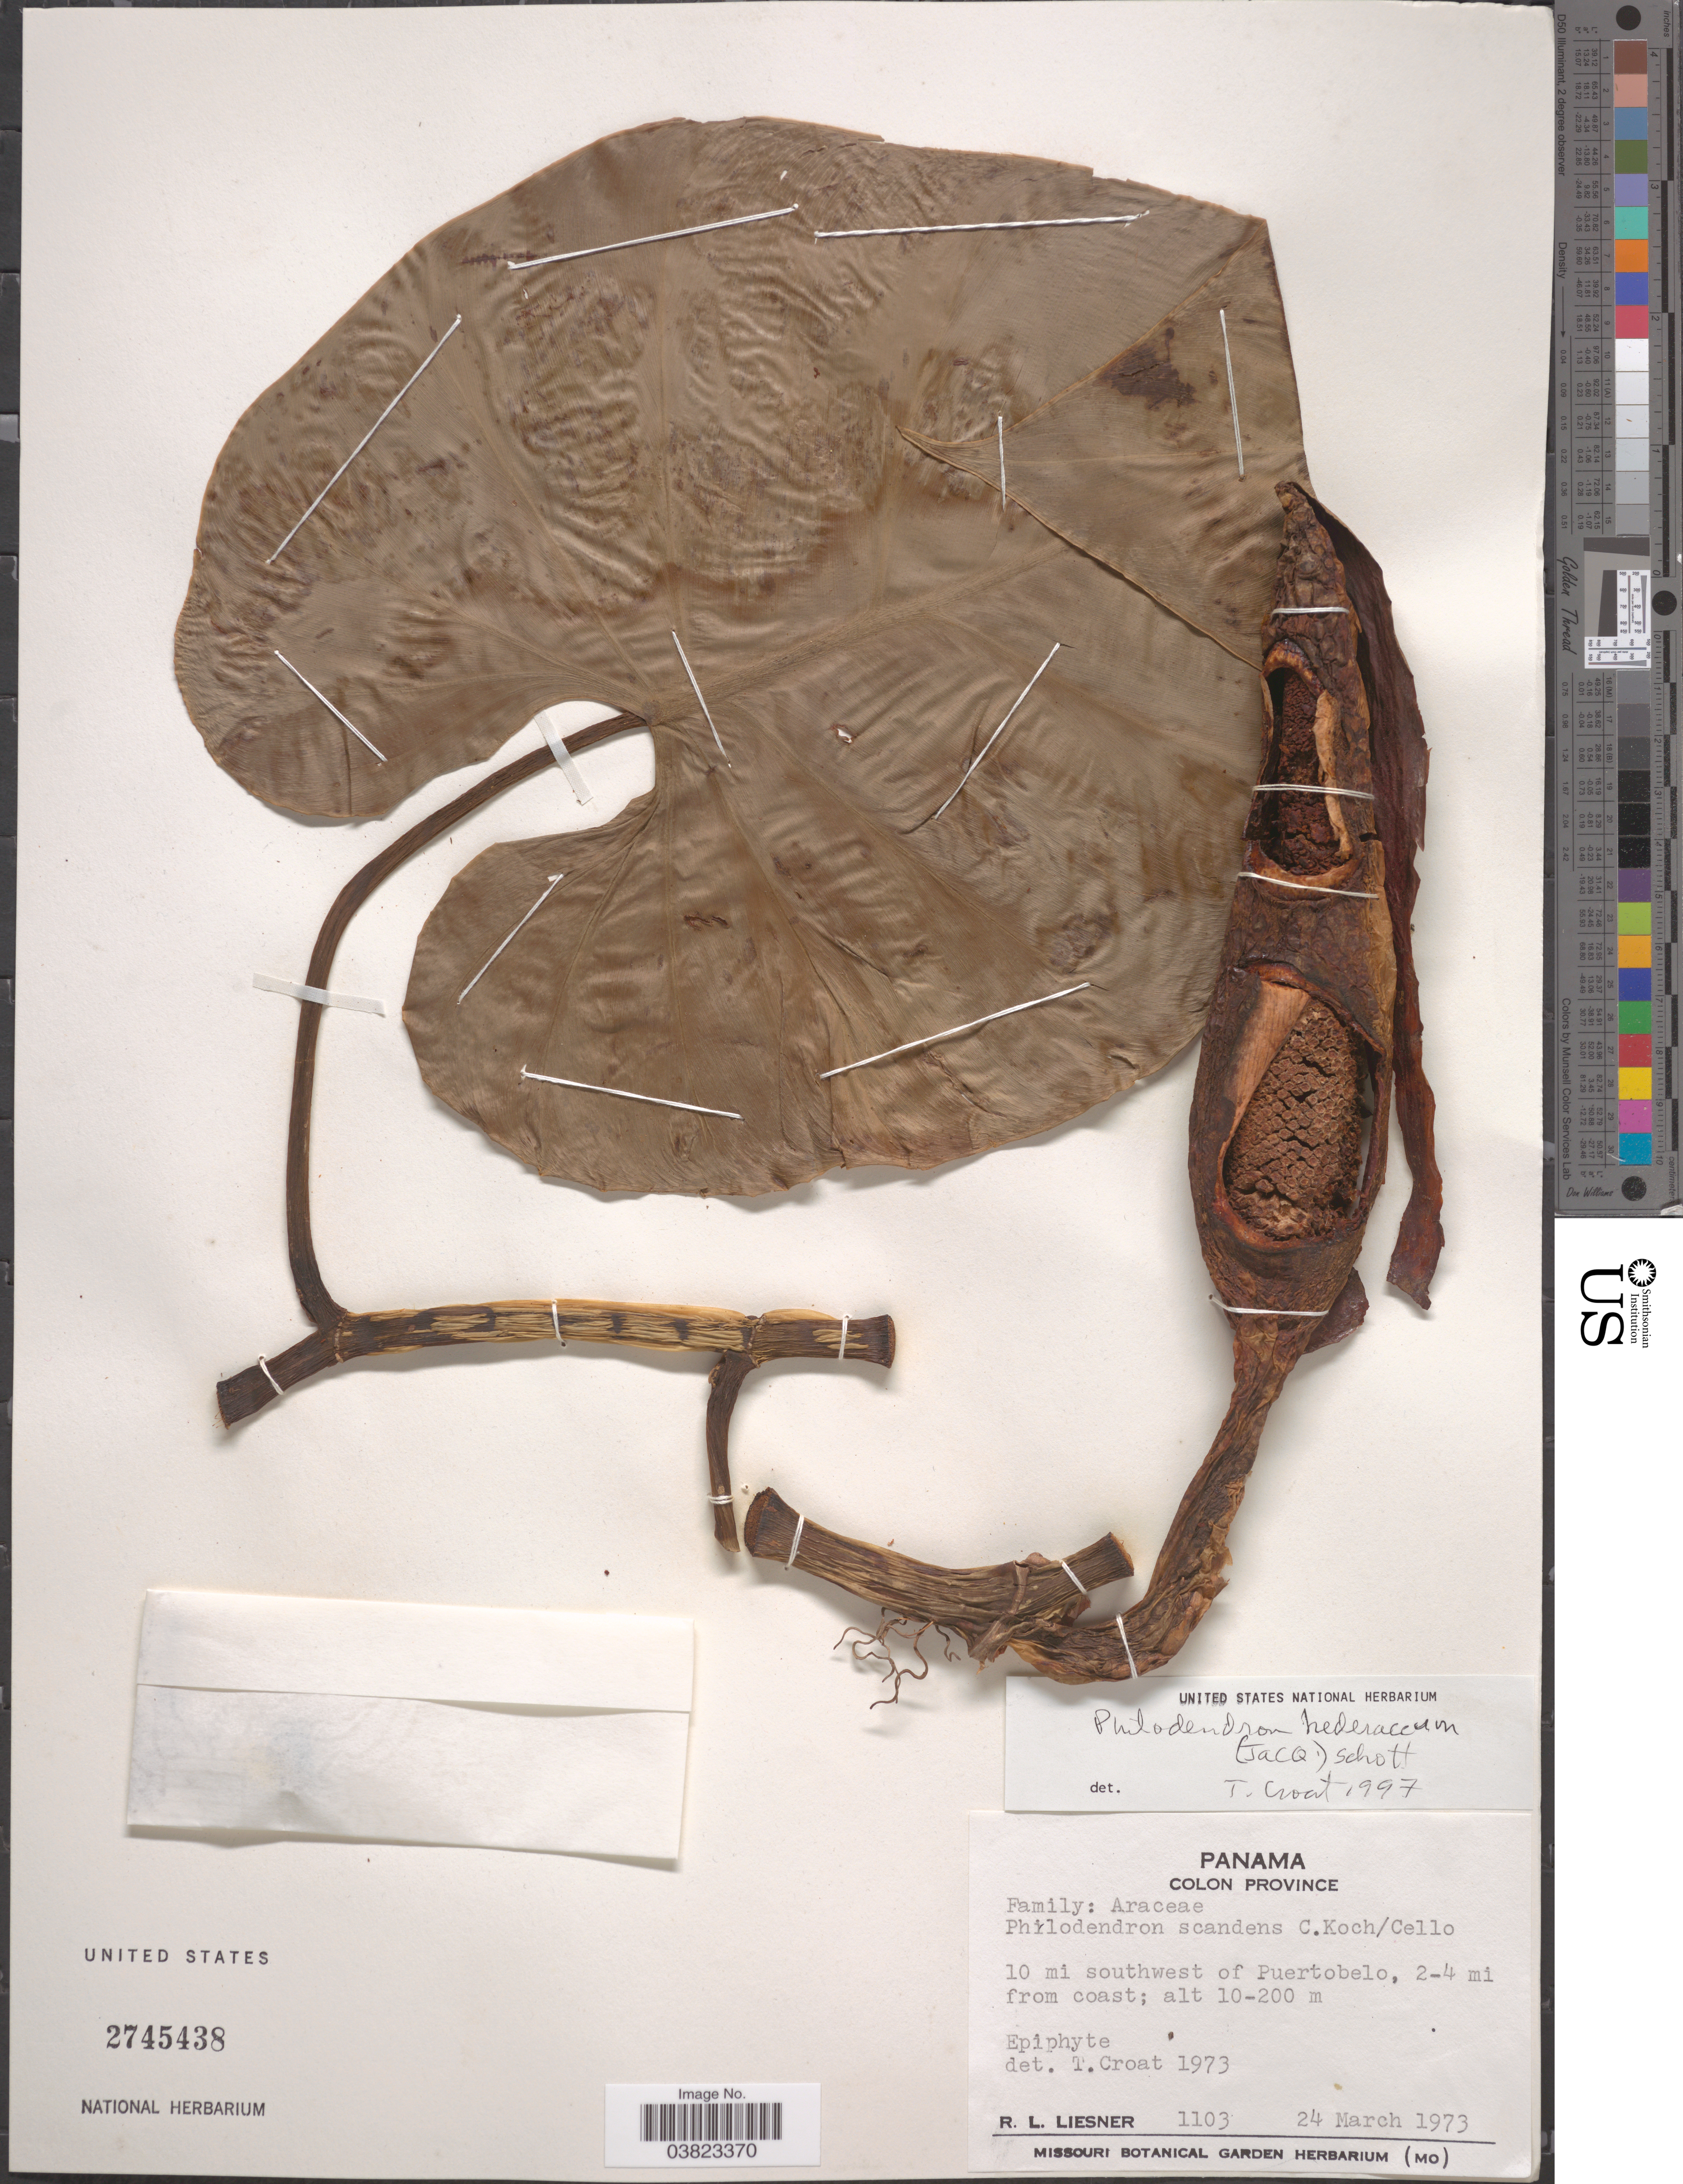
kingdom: Plantae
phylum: Tracheophyta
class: Liliopsida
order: Alismatales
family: Araceae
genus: Philodendron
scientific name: Philodendron hederaceum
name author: (Jacq.) Schott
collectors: R. L. Liesner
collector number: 1103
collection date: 1973-03-24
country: Panama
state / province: Colón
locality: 10 mi southwest of Puertobelo, 2-4 mi from coast.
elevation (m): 10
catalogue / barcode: US 2745438